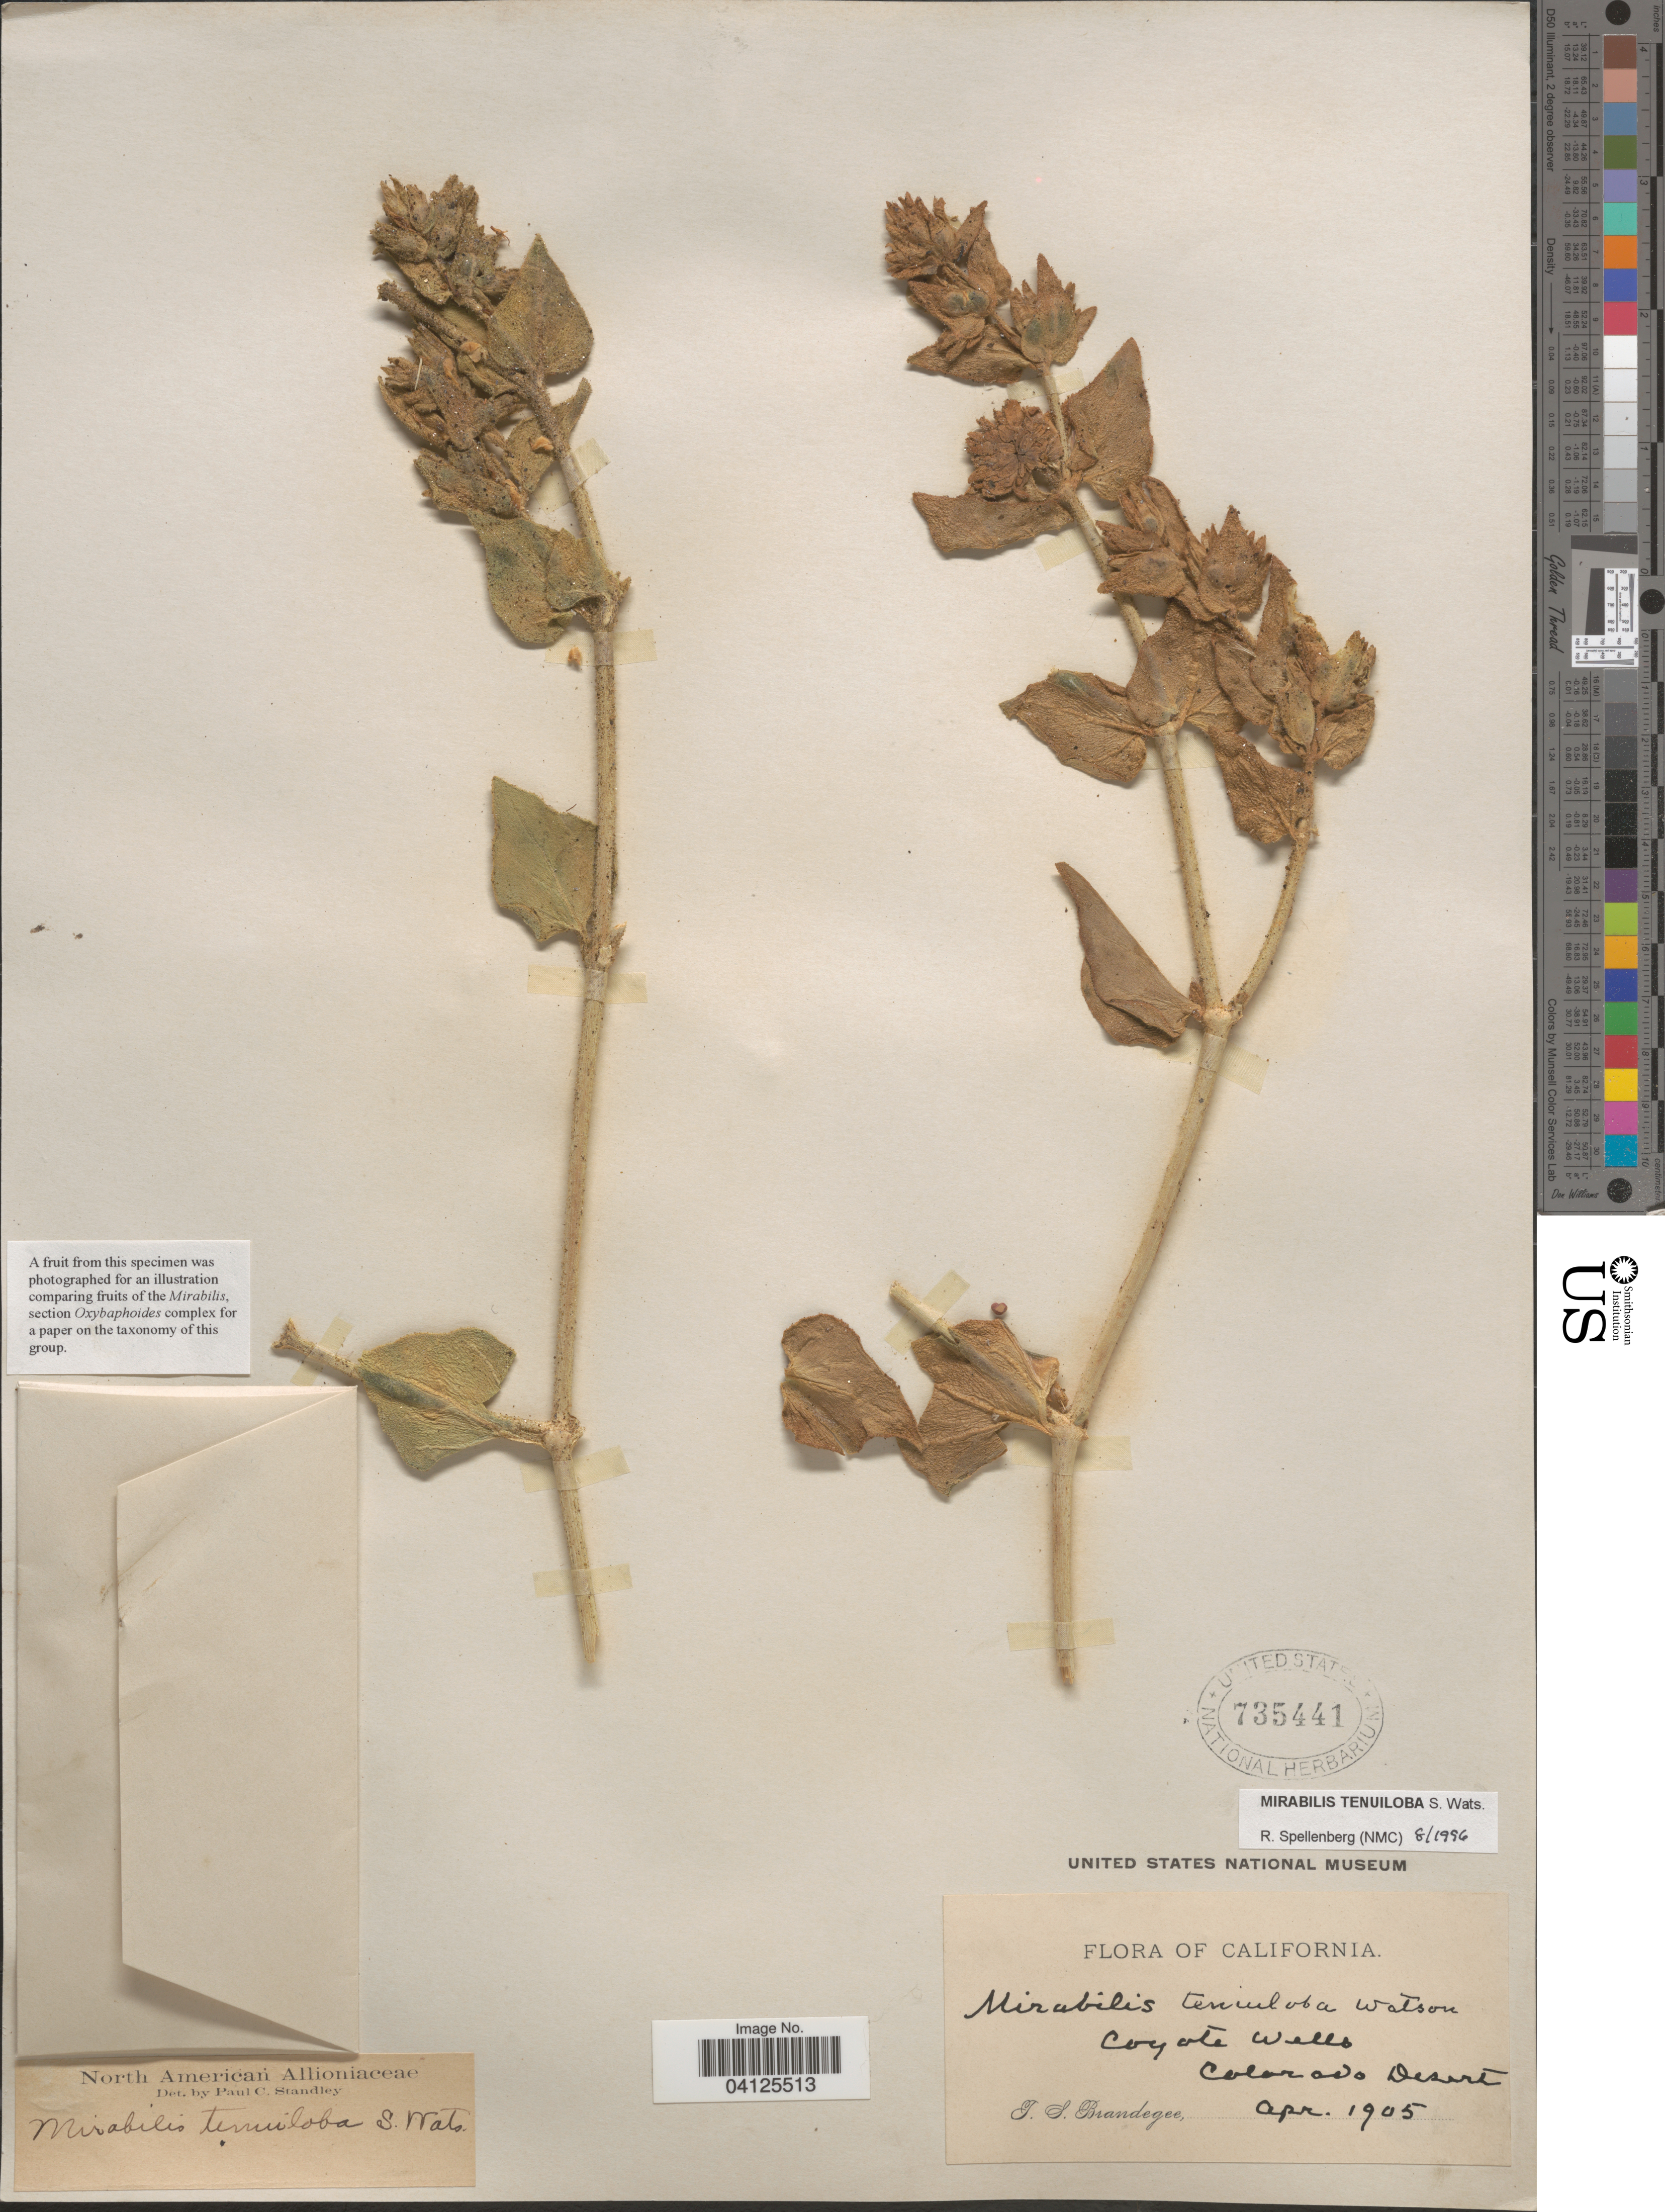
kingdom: Plantae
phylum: Tracheophyta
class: Magnoliopsida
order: Caryophyllales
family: Nyctaginaceae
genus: Mirabilis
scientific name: Mirabilis tenuiloba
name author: S. Watson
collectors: T. S. Brandegee (herbarium)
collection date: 1905-04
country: United States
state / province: California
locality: Coyote Wells. Colorado Desert.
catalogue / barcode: US 735441